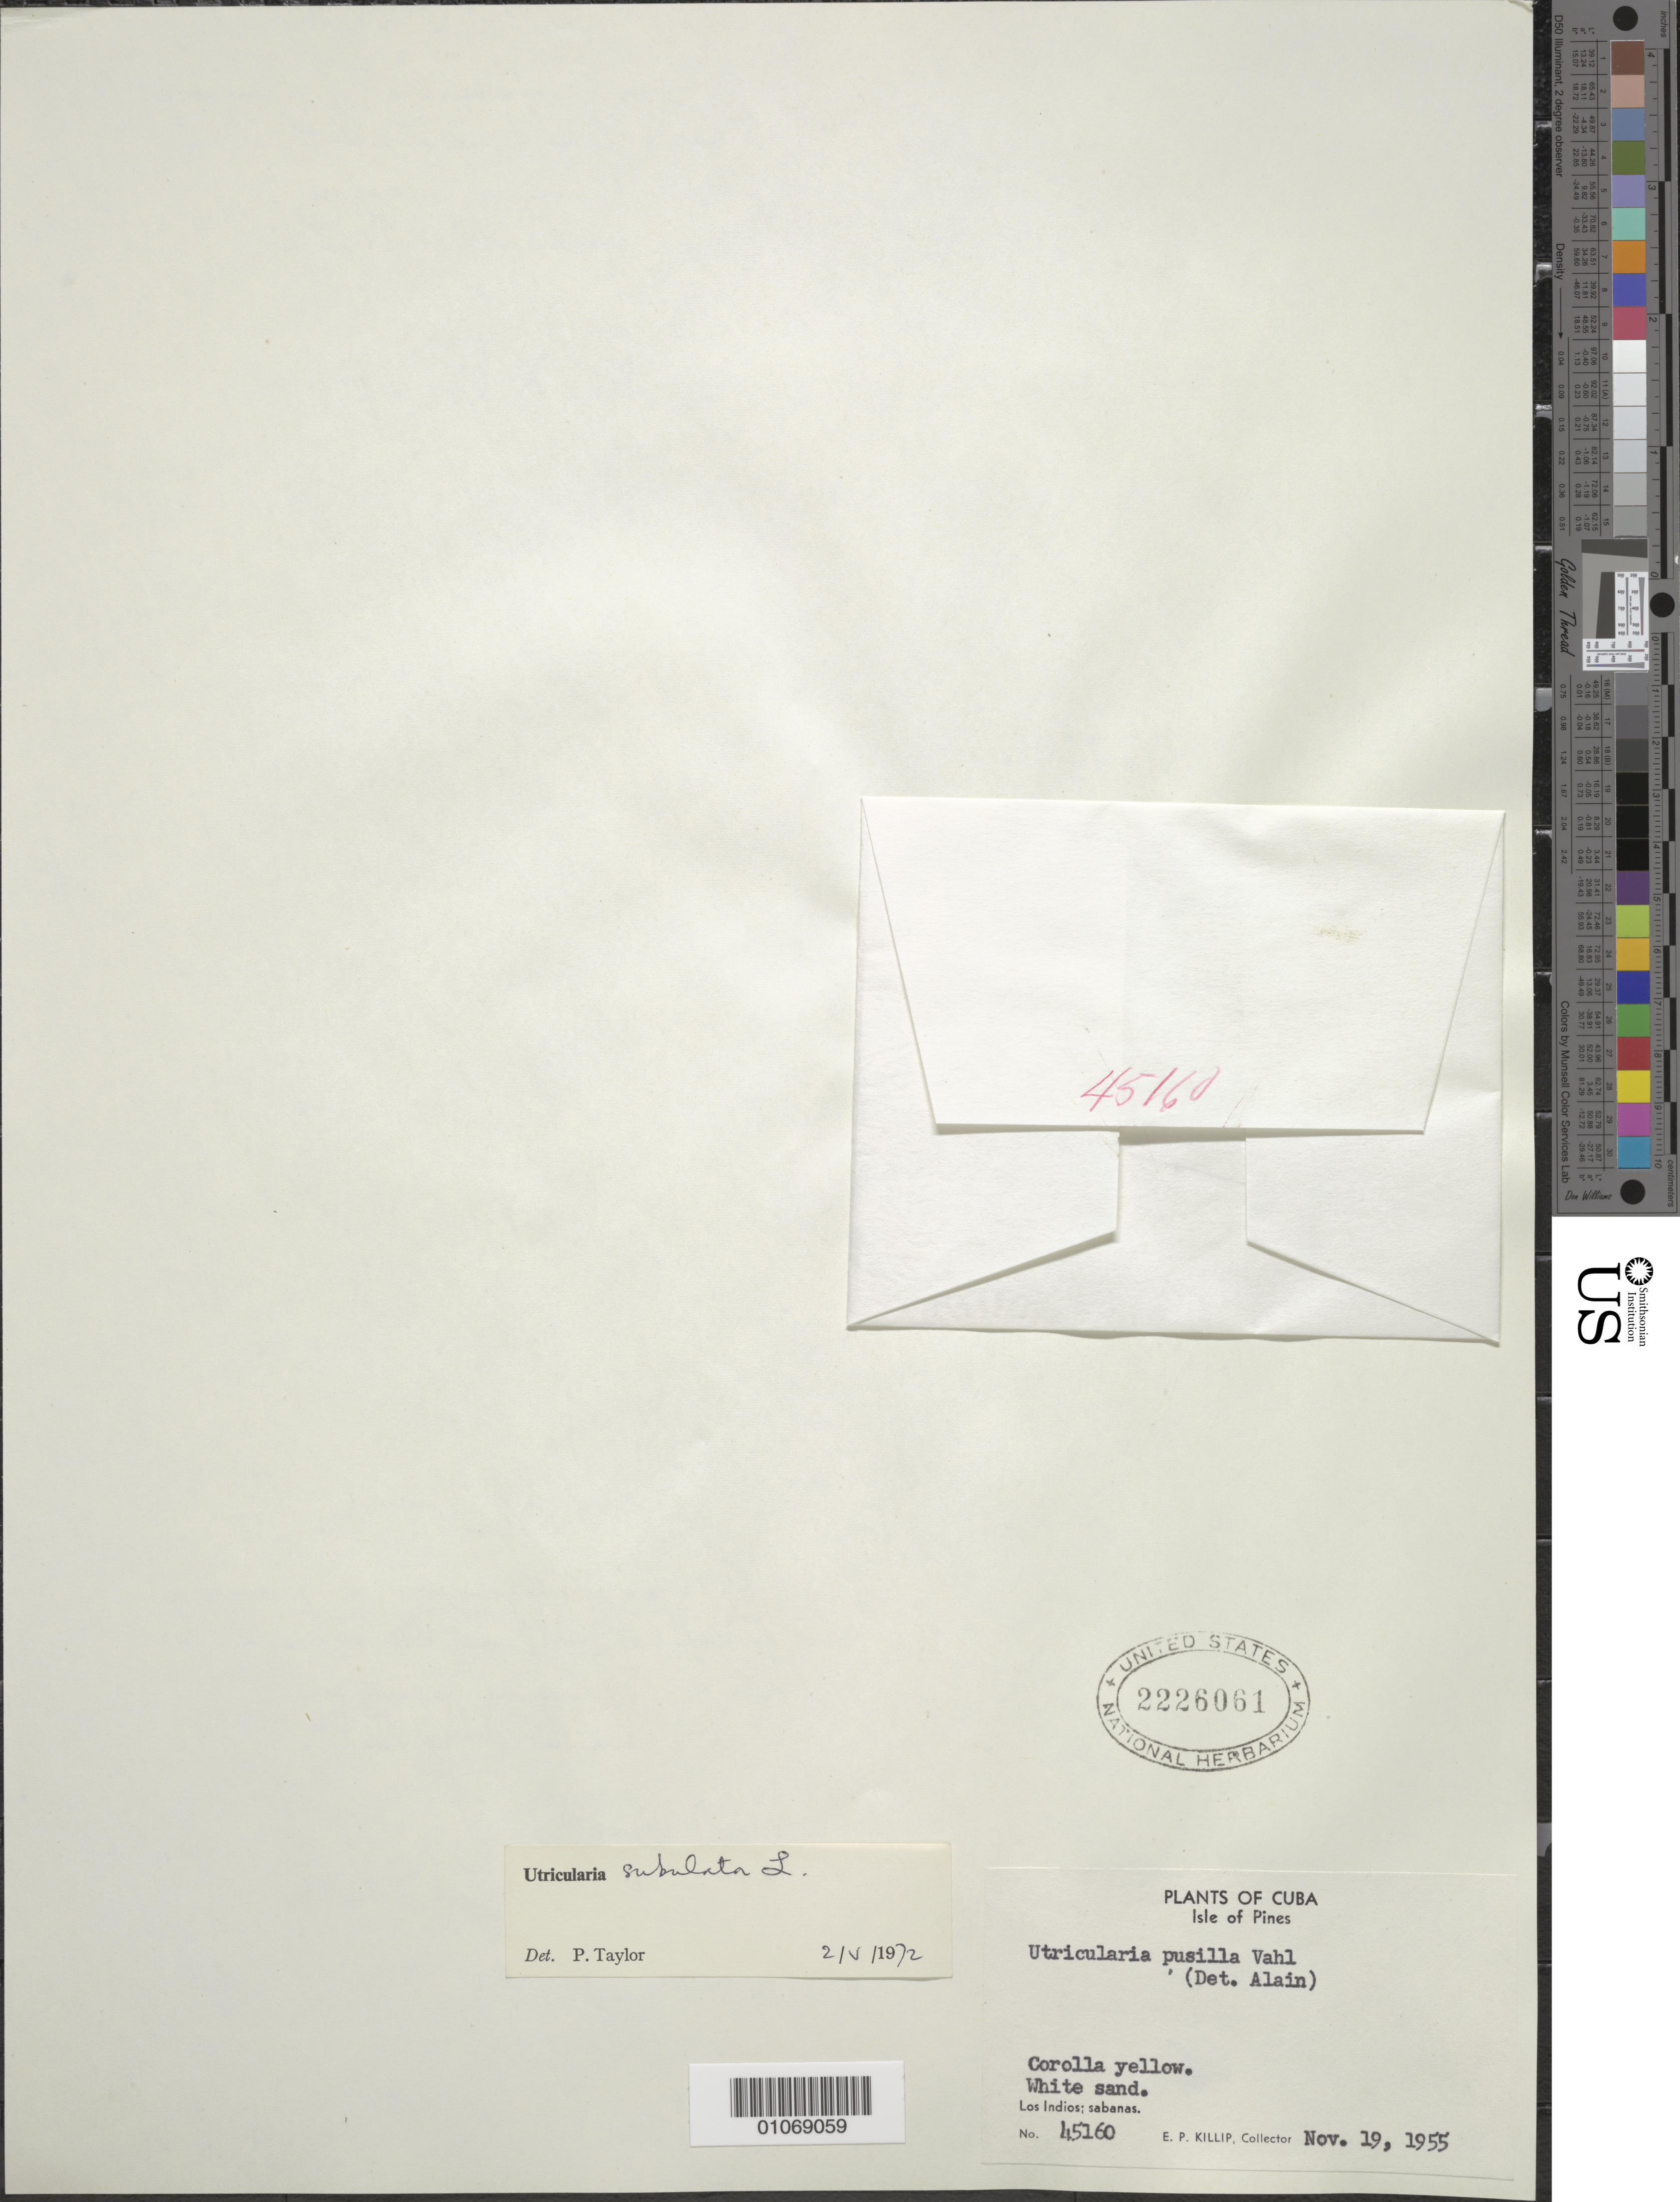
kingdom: Plantae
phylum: Tracheophyta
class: Magnoliopsida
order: Lamiales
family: Lentibulariaceae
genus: Utricularia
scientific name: Utricularia subulata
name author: L.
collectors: E. P. Killip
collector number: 45160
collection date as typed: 19 Nov 1955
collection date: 1955-11-19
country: Cuba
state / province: Isla de La Juventud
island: Isla de la Juventud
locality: Los Indios; white sand savannas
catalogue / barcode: US 2226061